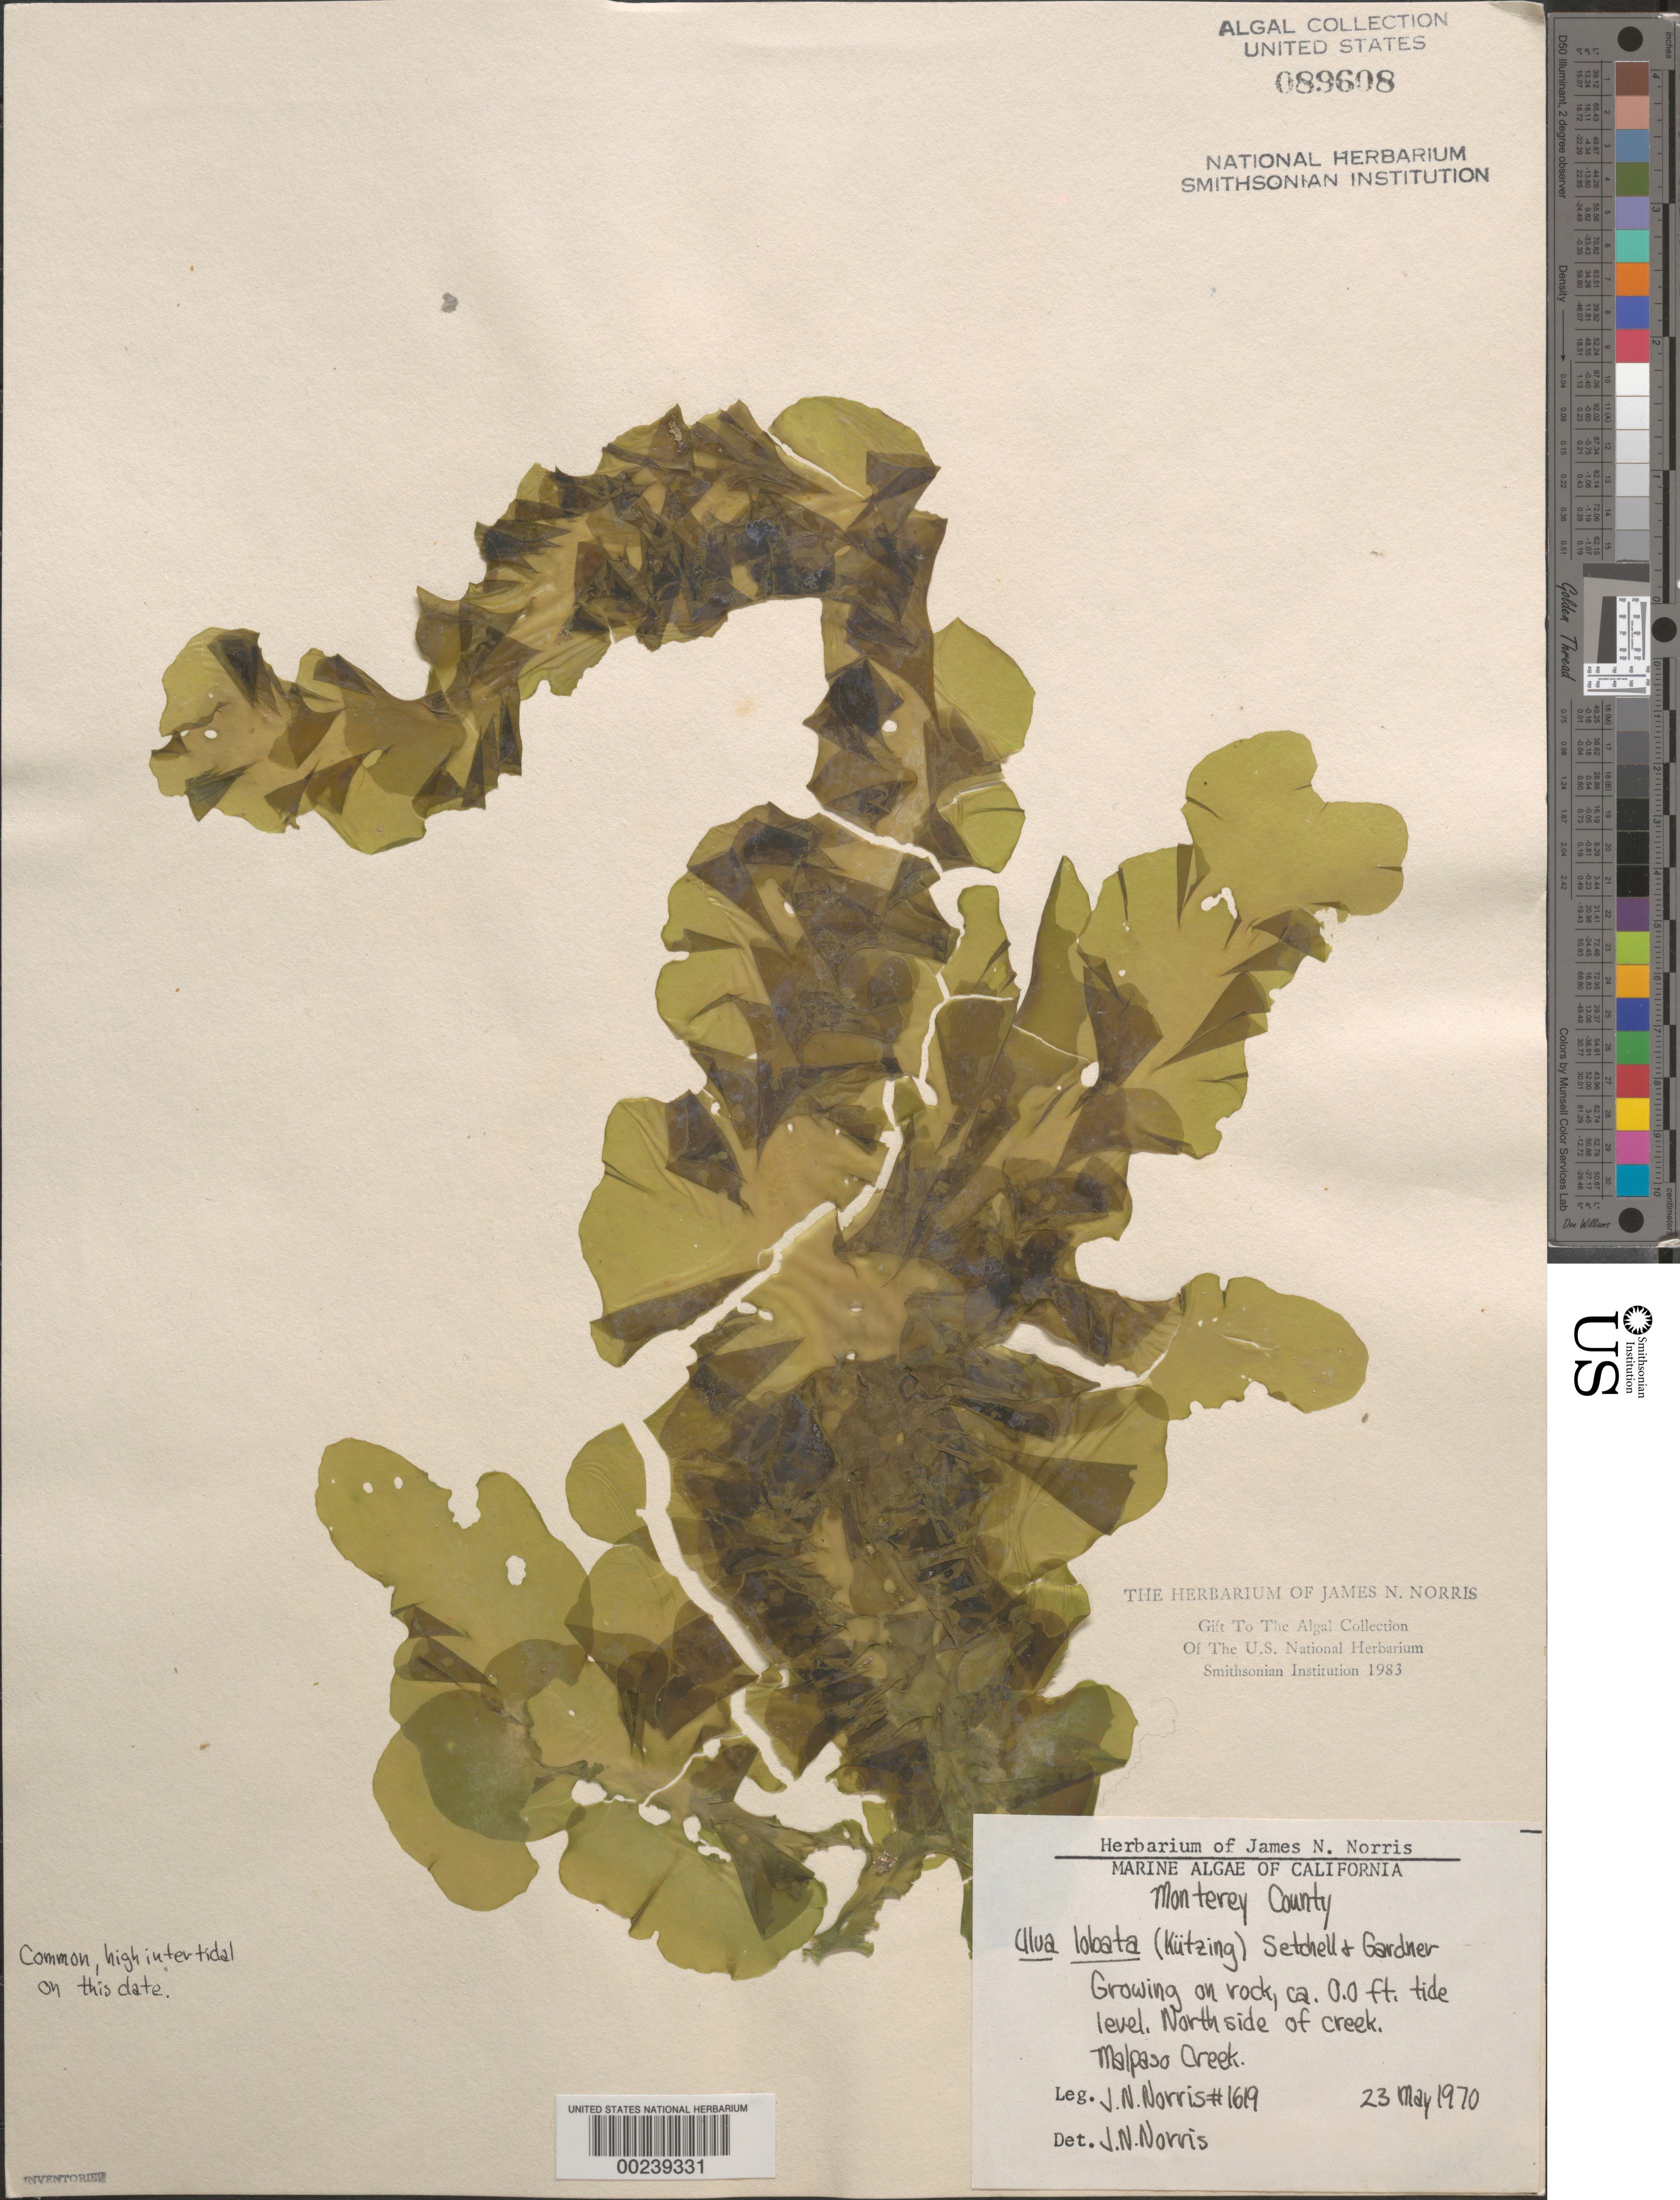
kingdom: Plantae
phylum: Chlorophyta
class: Ulvophyceae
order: Ulvales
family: Ulvaceae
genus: Ulva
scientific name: Ulva lactuca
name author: L.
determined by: Algae name updating Project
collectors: J. N. Norris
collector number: JN-1619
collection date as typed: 23 May 1970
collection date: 1970-05-23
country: United States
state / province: California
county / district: Monterey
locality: Malpaso Creek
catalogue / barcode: US 89608